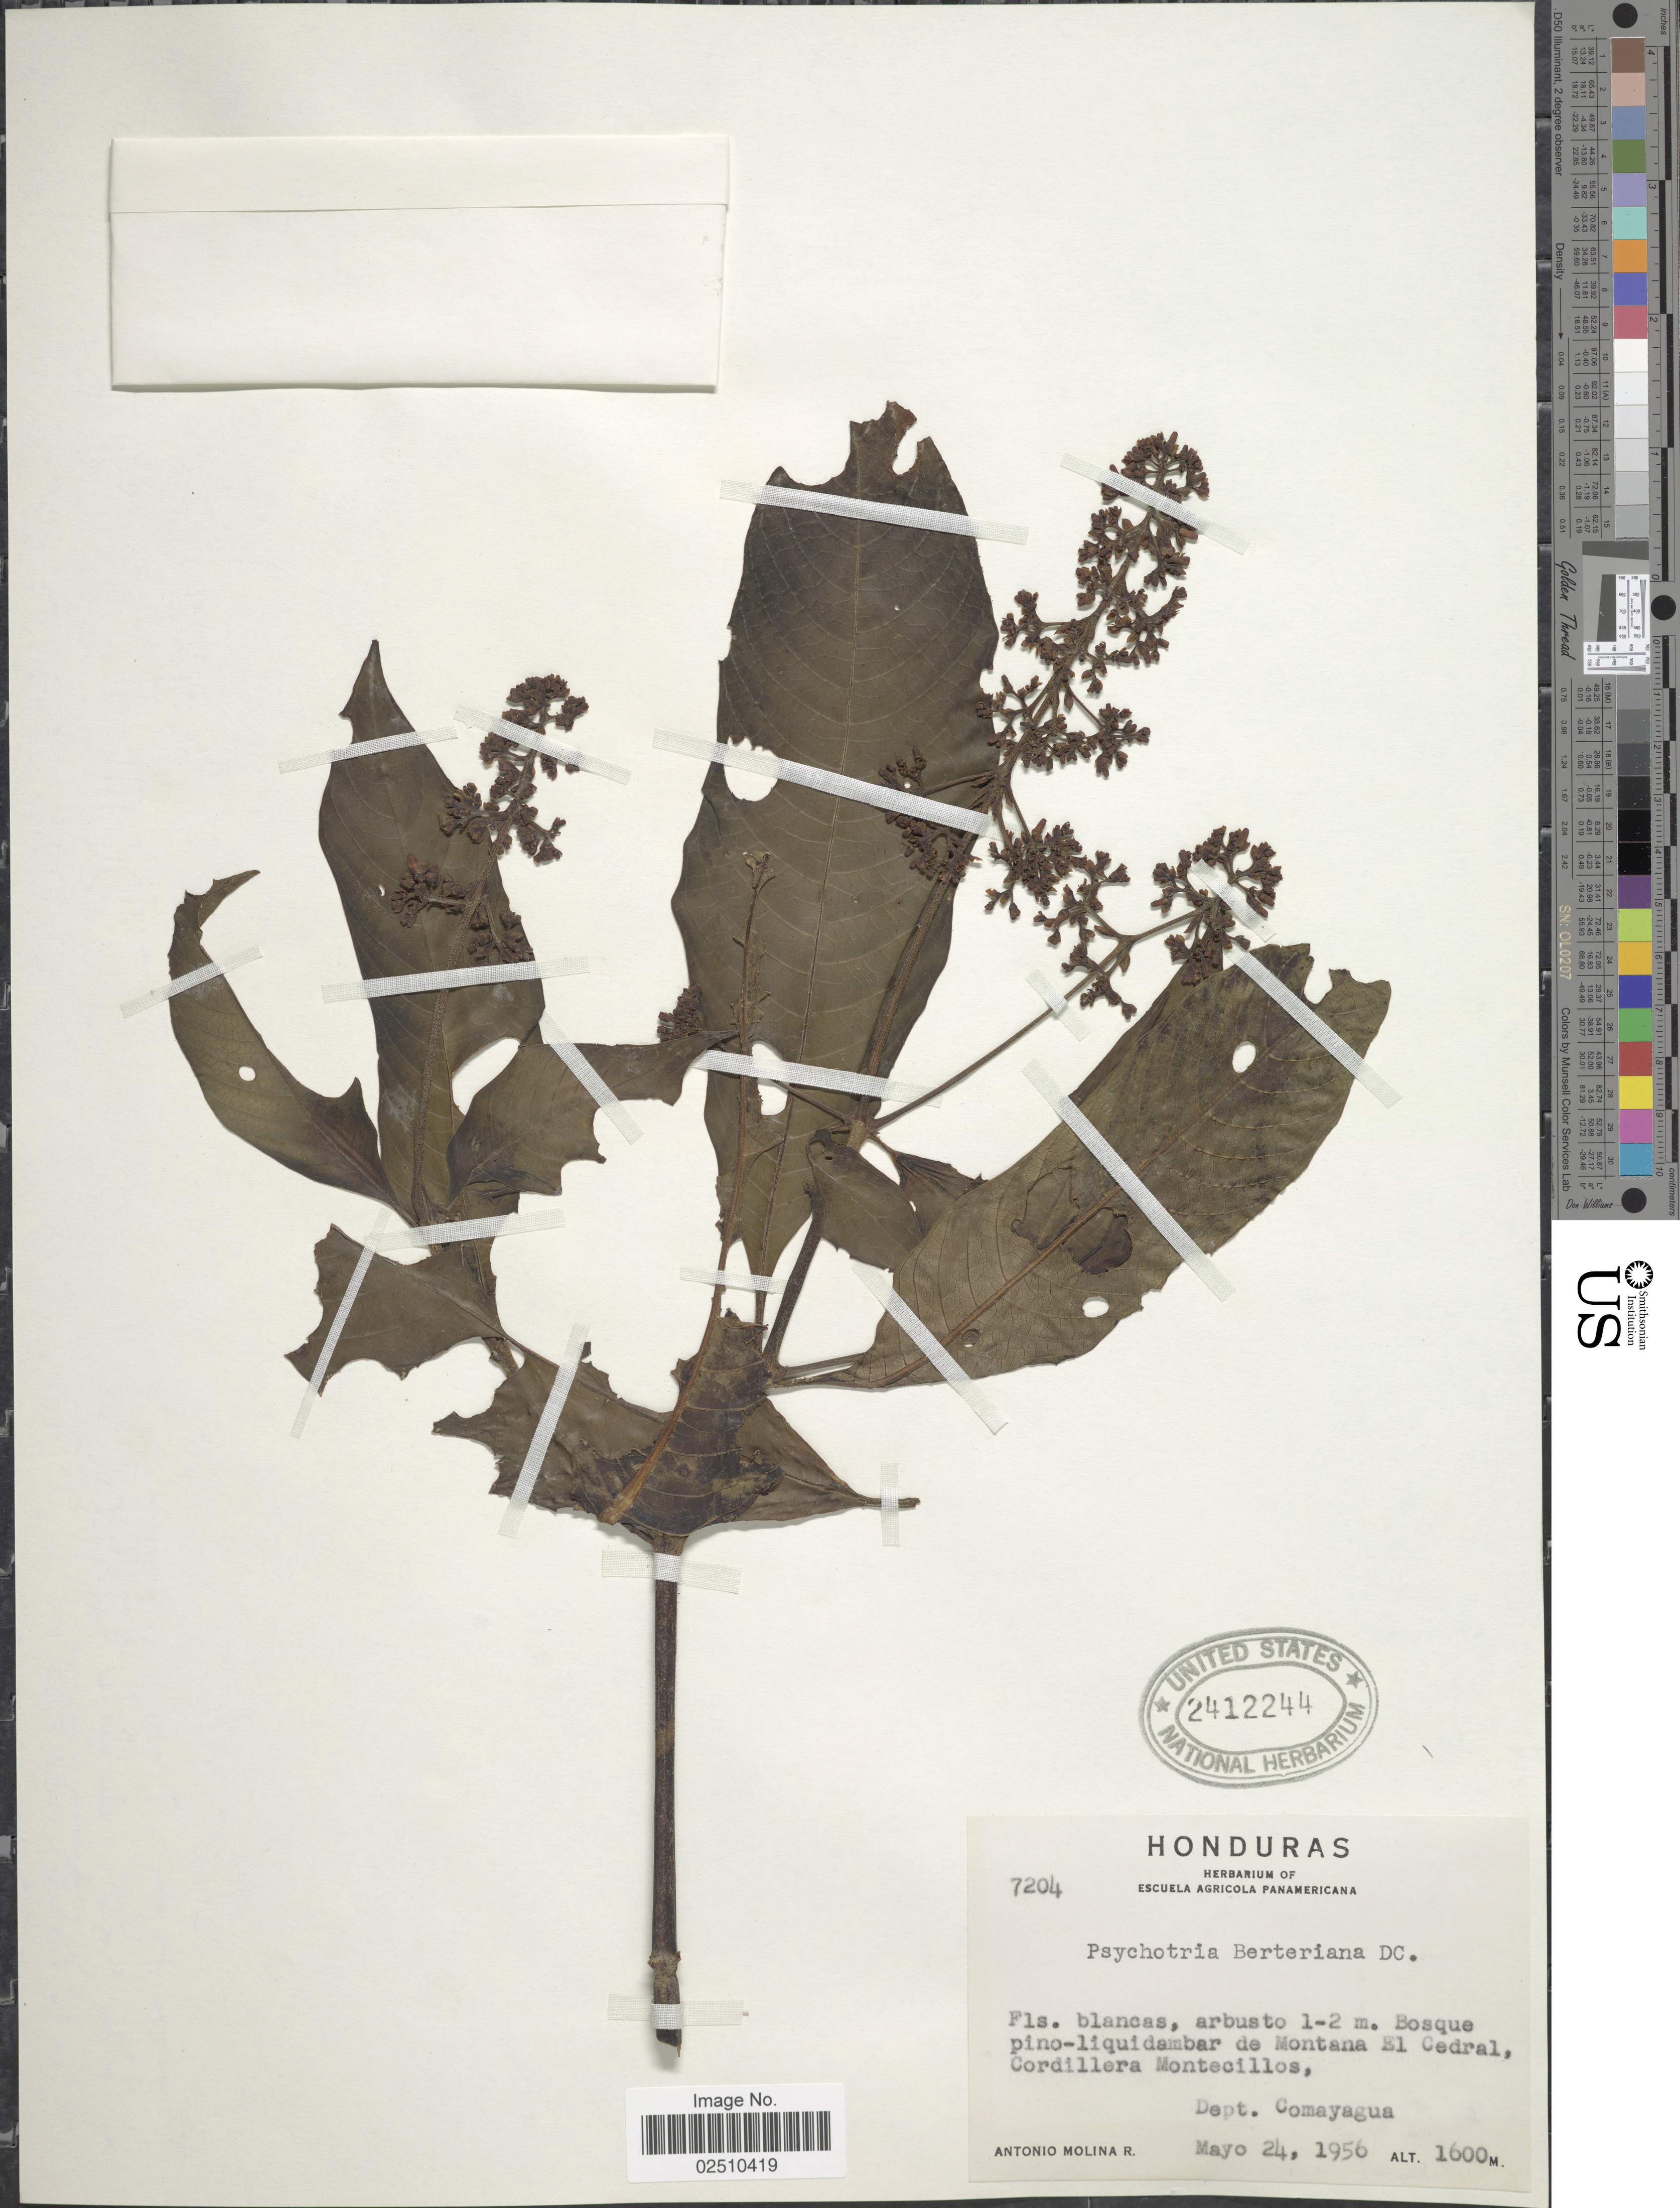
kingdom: Plantae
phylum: Tracheophyta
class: Magnoliopsida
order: Gentianales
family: Rubiaceae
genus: Psychotria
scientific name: Psychotria berteroana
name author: DC.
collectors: A. Molina R.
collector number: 7204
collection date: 1956-05-24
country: Honduras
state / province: Comayagua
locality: Montana El Cedral, Cordillera Montecillos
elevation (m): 1600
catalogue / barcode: US 2412244